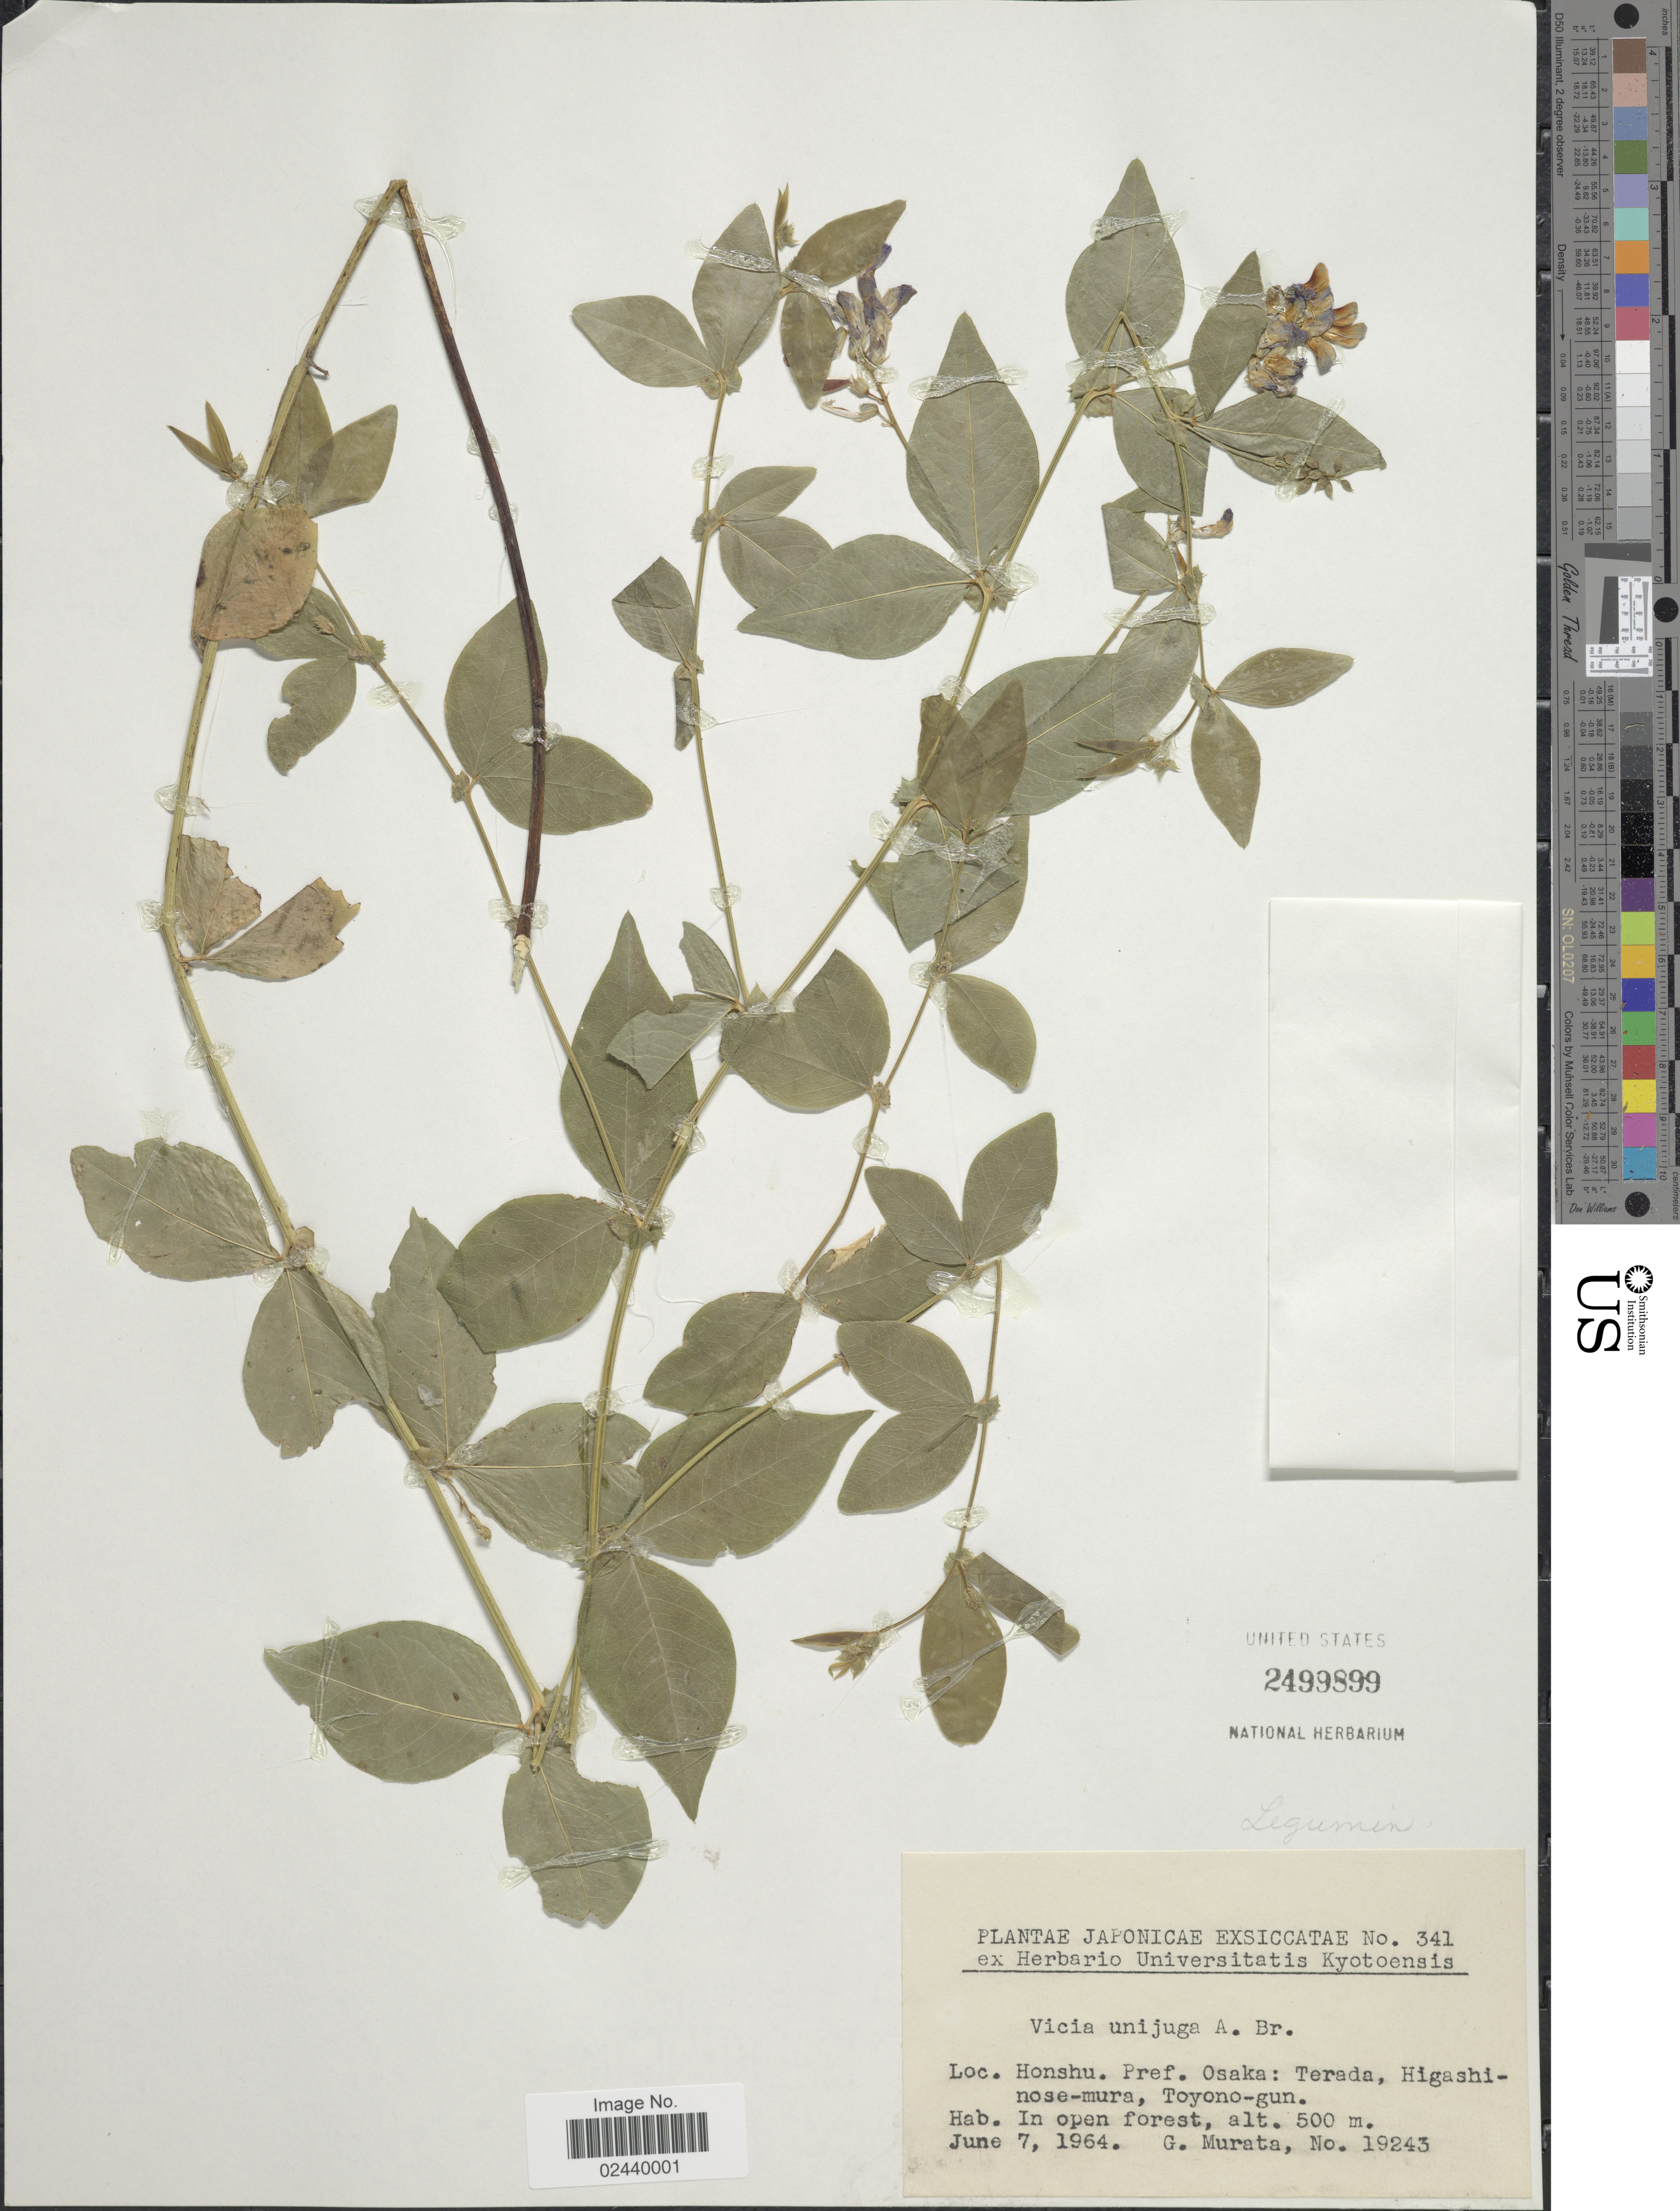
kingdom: Plantae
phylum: Tracheophyta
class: Magnoliopsida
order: Fabales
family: Fabaceae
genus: Vicia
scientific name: Vicia unijuga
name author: A. Braun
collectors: G. Murata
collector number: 19243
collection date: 1964-06-07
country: Japan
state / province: Osaka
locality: Honshu. Pref. Osaka: Terada, Higashinose-mura, Toyono-gun, In open forest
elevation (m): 500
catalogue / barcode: US 2499899